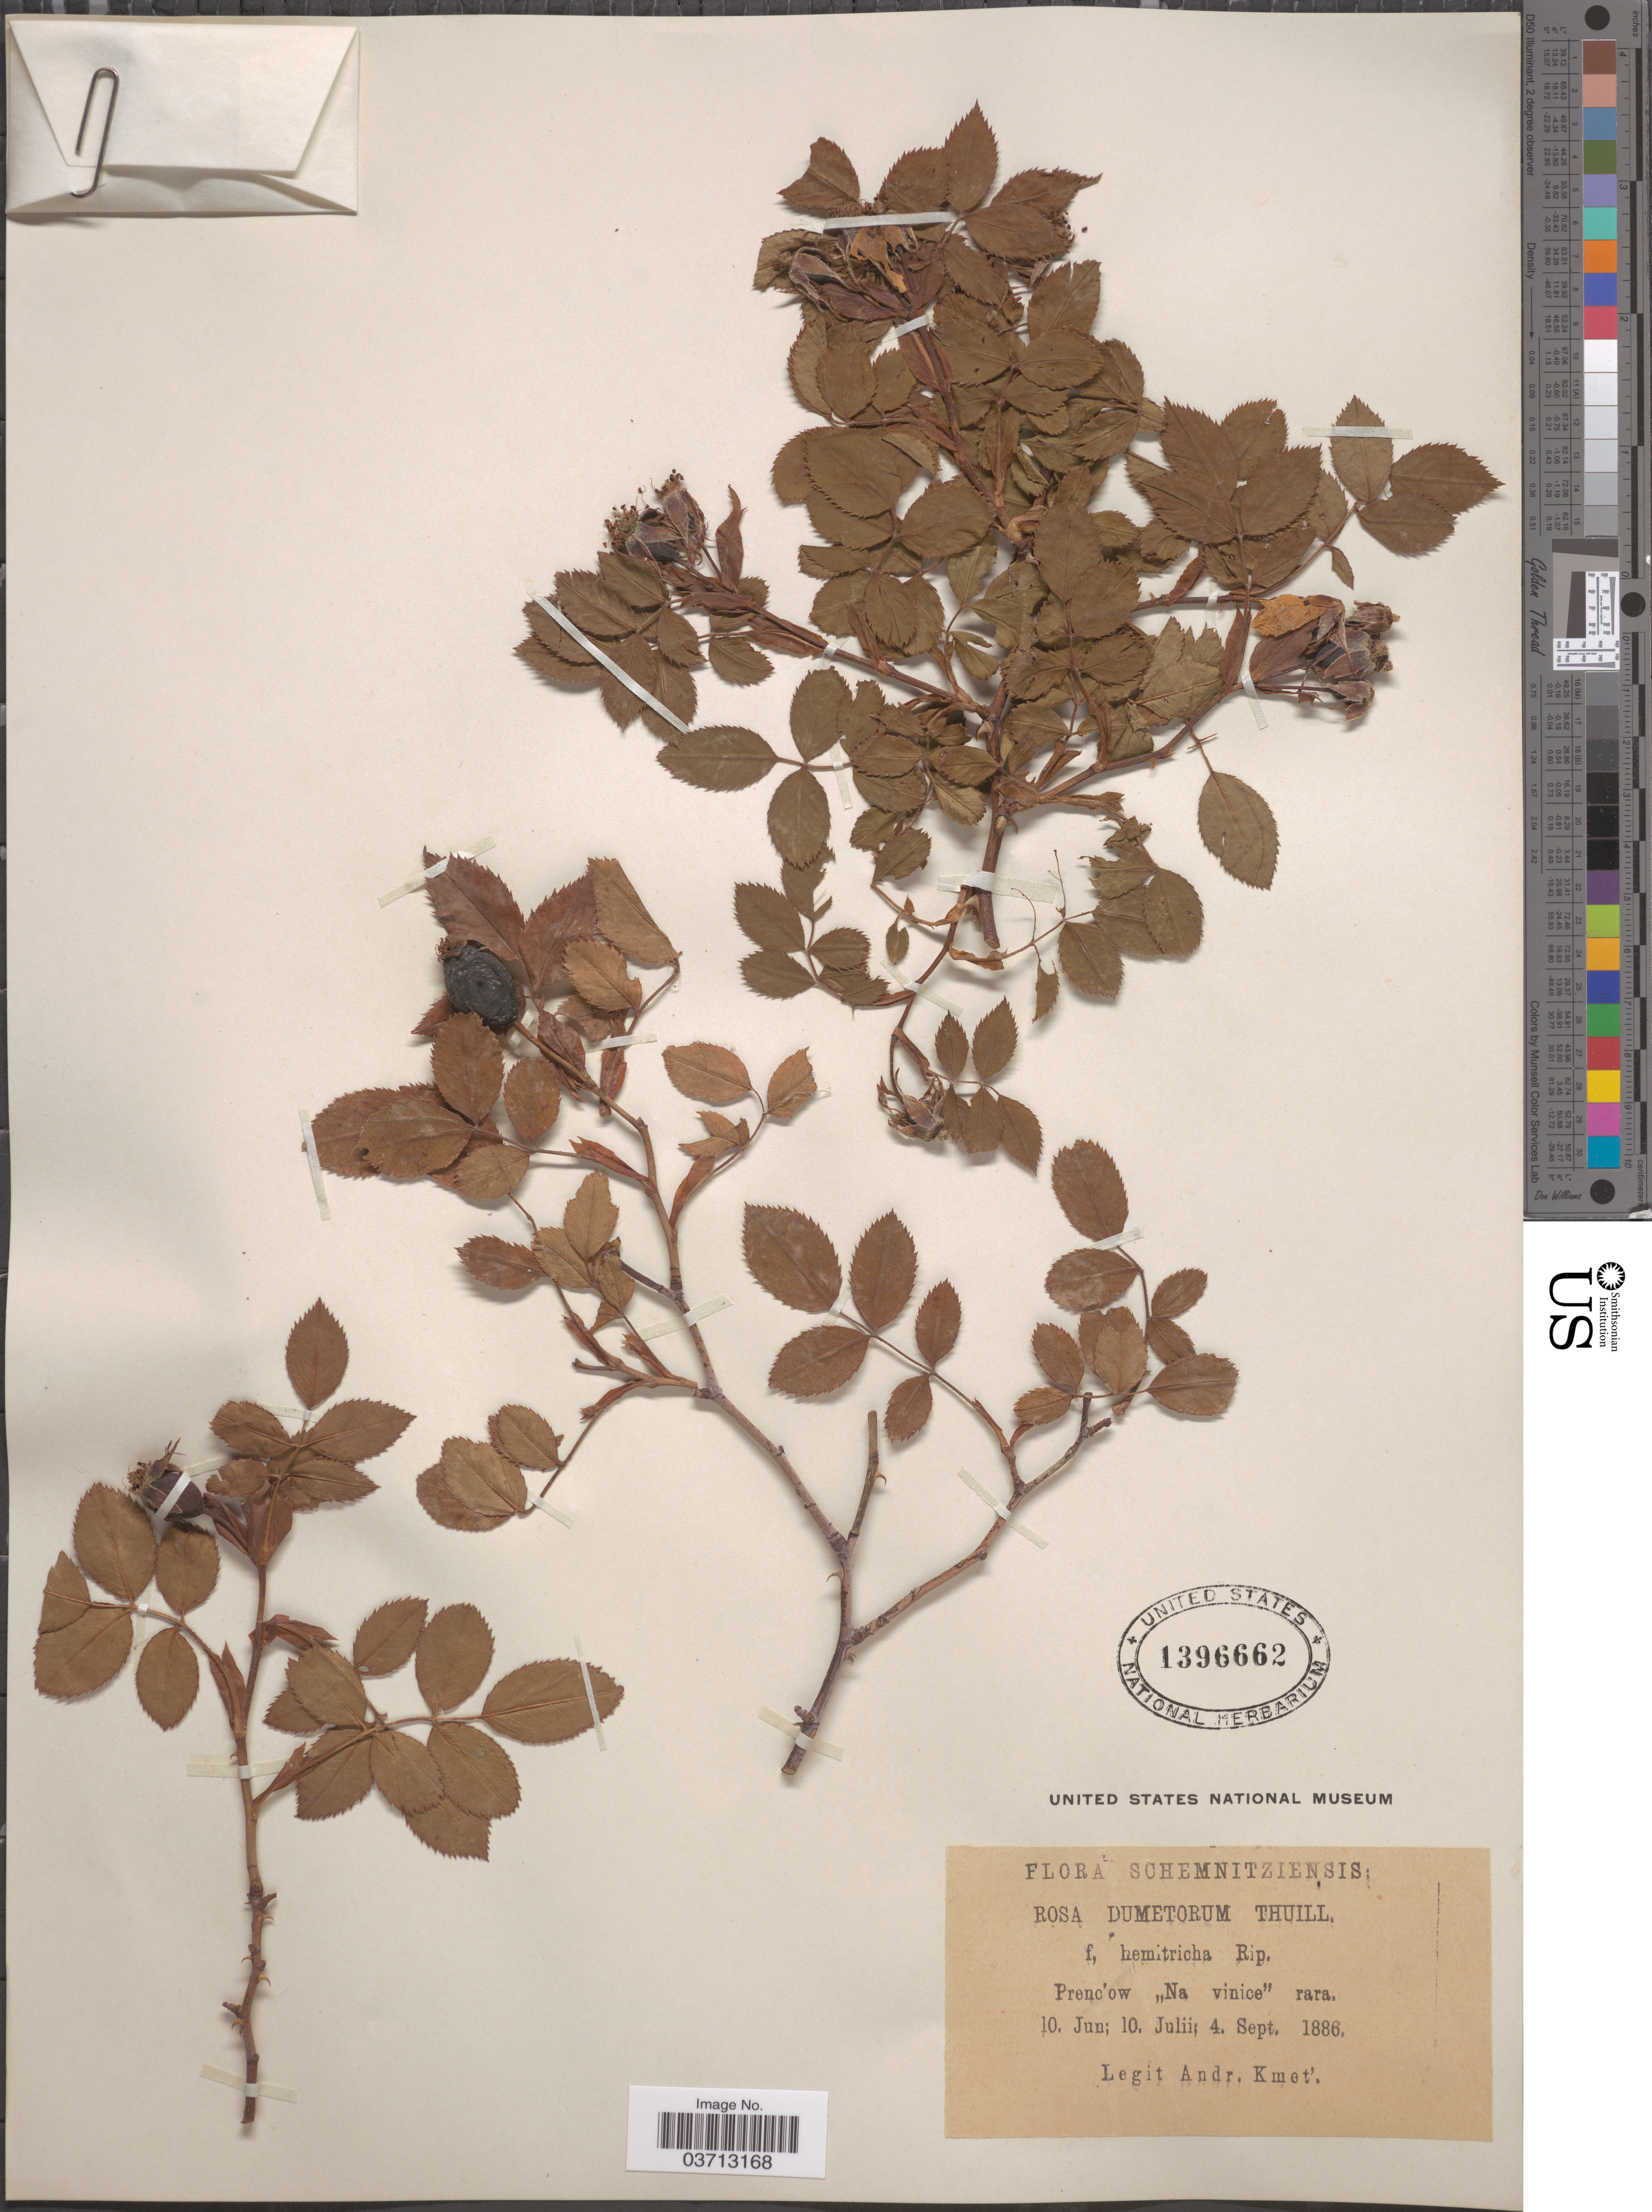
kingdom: Plantae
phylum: Tracheophyta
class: Magnoliopsida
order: Rosales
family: Rosaceae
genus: Rosa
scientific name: Rosa dumetorum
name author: Lange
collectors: A. Kmet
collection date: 1886-06-10/1886-09-04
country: Slovakia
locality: Schemnitziensis. Prenc'ow "Na vinice" rara.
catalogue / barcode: US 1396662